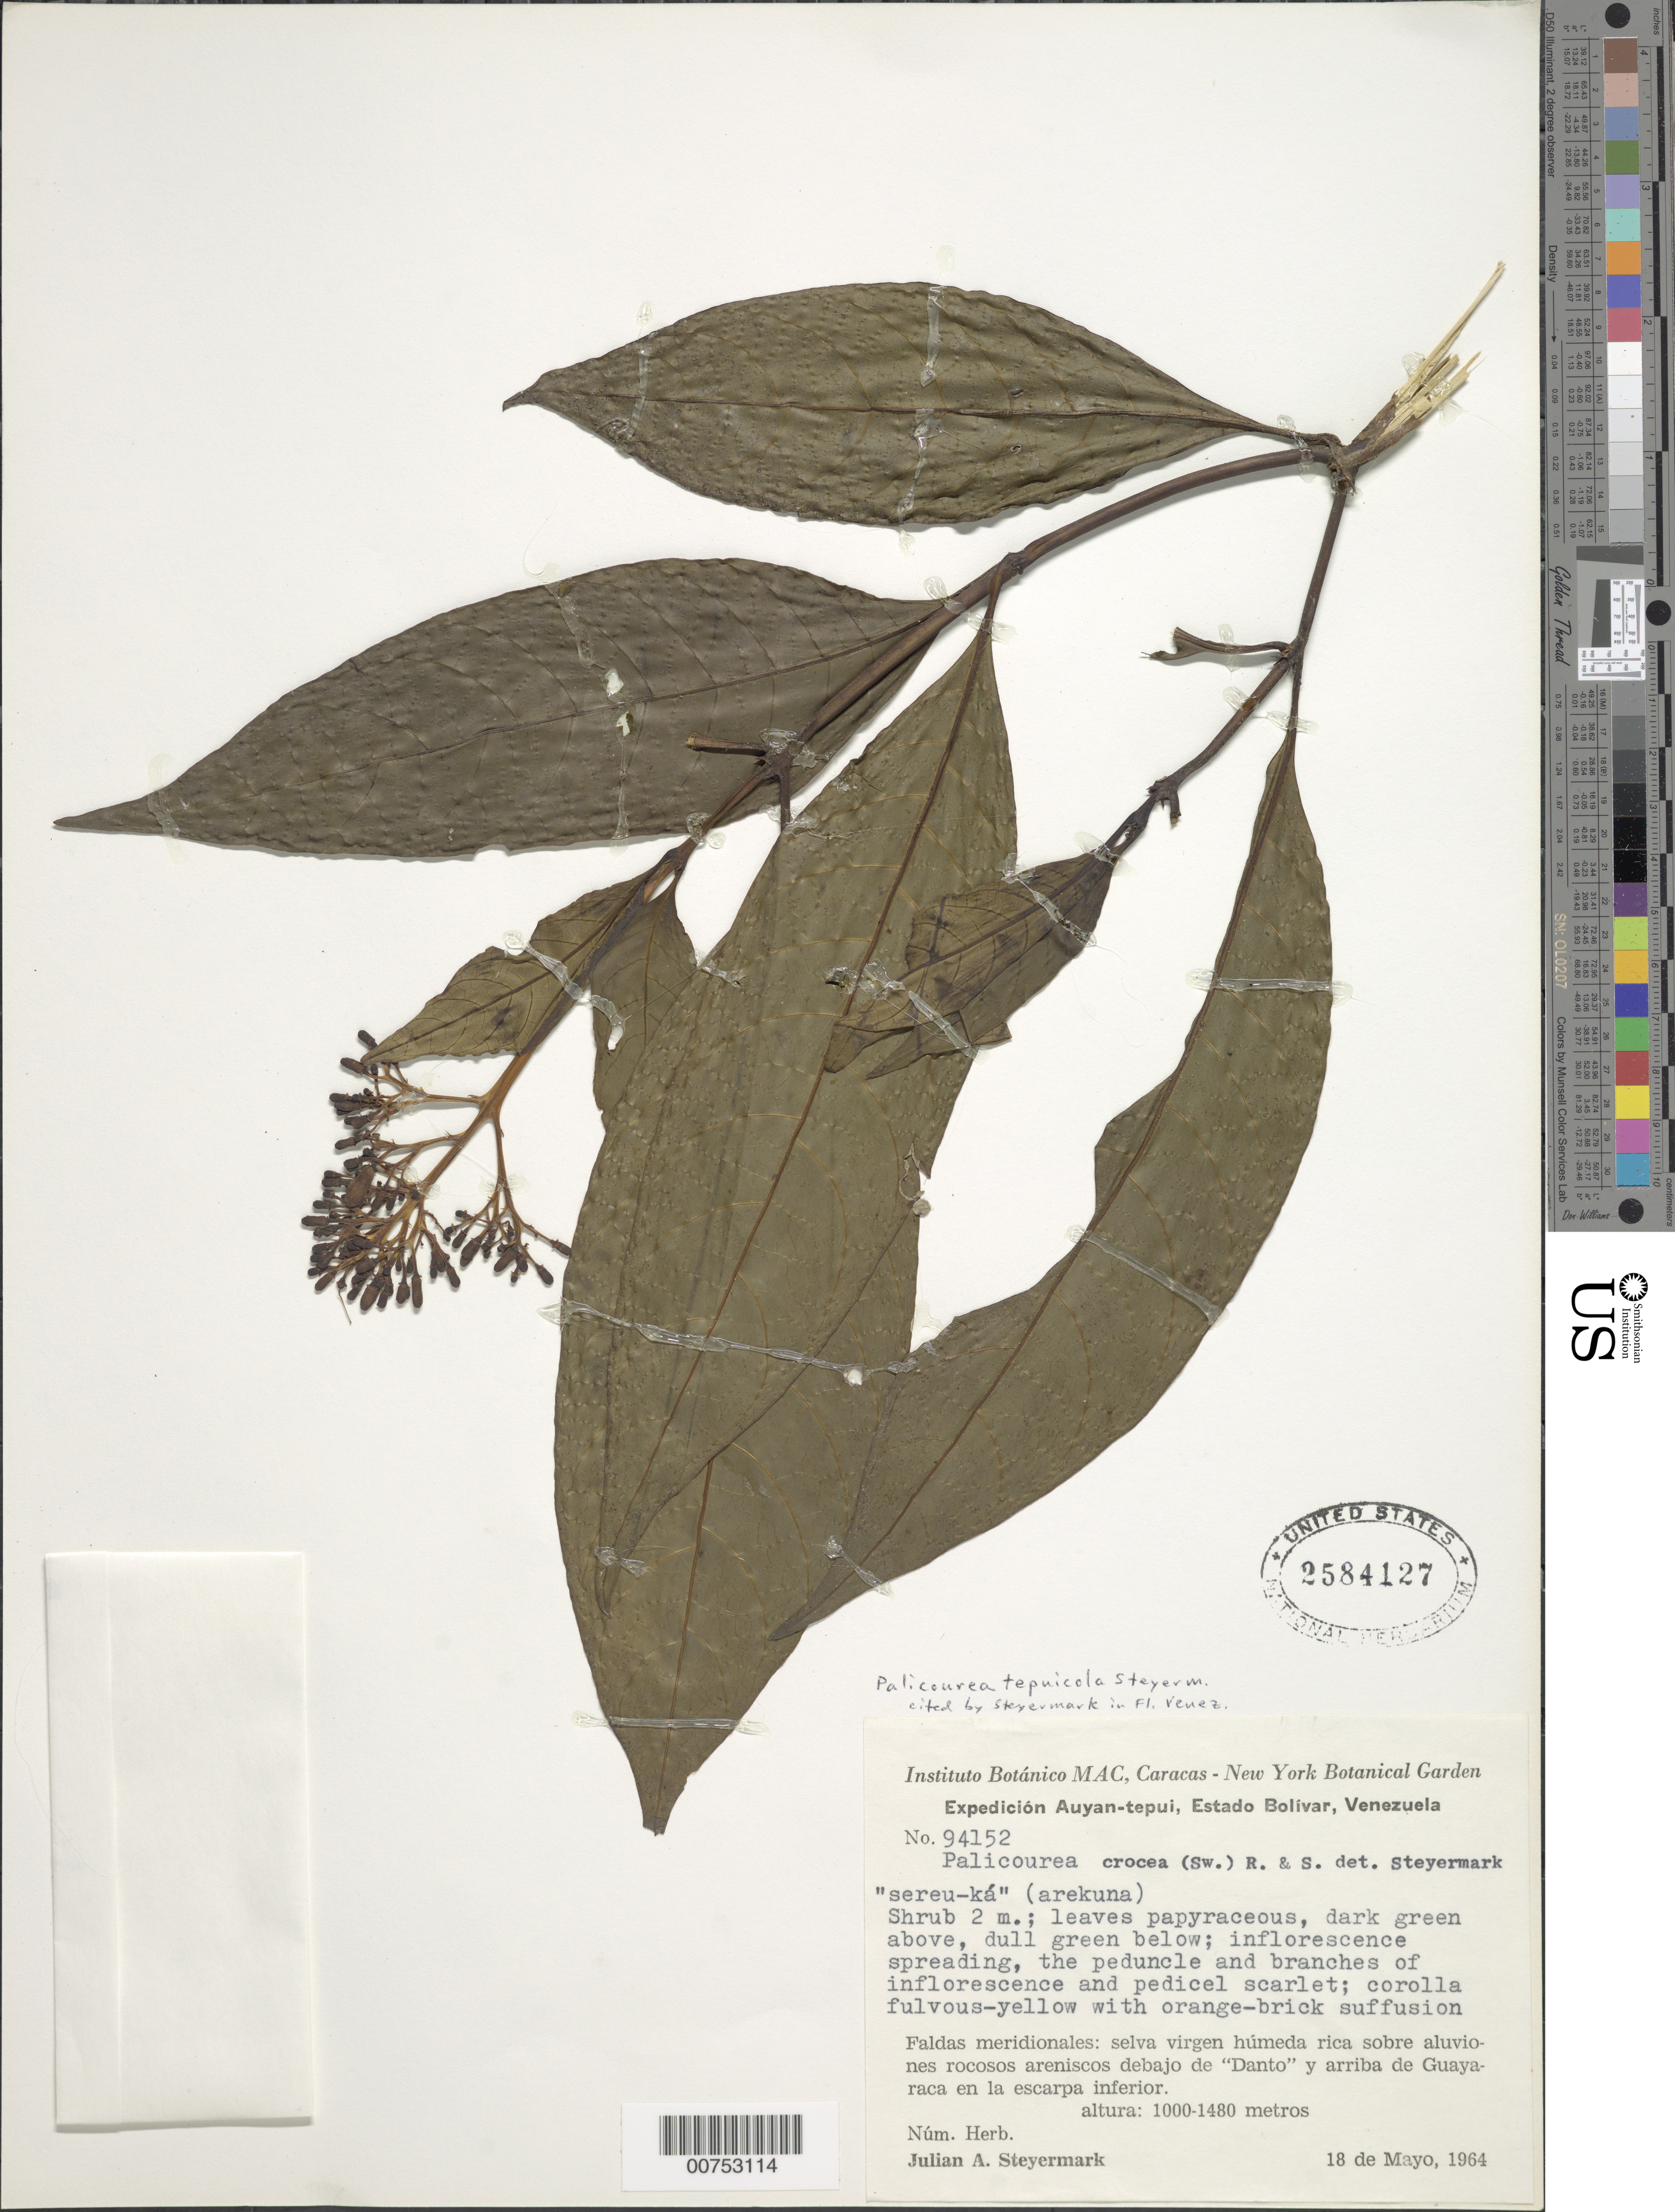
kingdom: Plantae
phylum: Tracheophyta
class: Magnoliopsida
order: Gentianales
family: Rubiaceae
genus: Palicourea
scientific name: Palicourea tepuicola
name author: Steyerm.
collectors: J. Steyermark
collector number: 94152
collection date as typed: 18-May-64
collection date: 1964-05-18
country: Venezuela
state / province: Bolívar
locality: Auyan-tepuí, debajo de "Danto" y arriba Guayaraca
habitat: Selva virgen húmeda rica sobre aluviones rocosos areniscos; en la escarpa inferior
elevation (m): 1000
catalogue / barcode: US 2584127